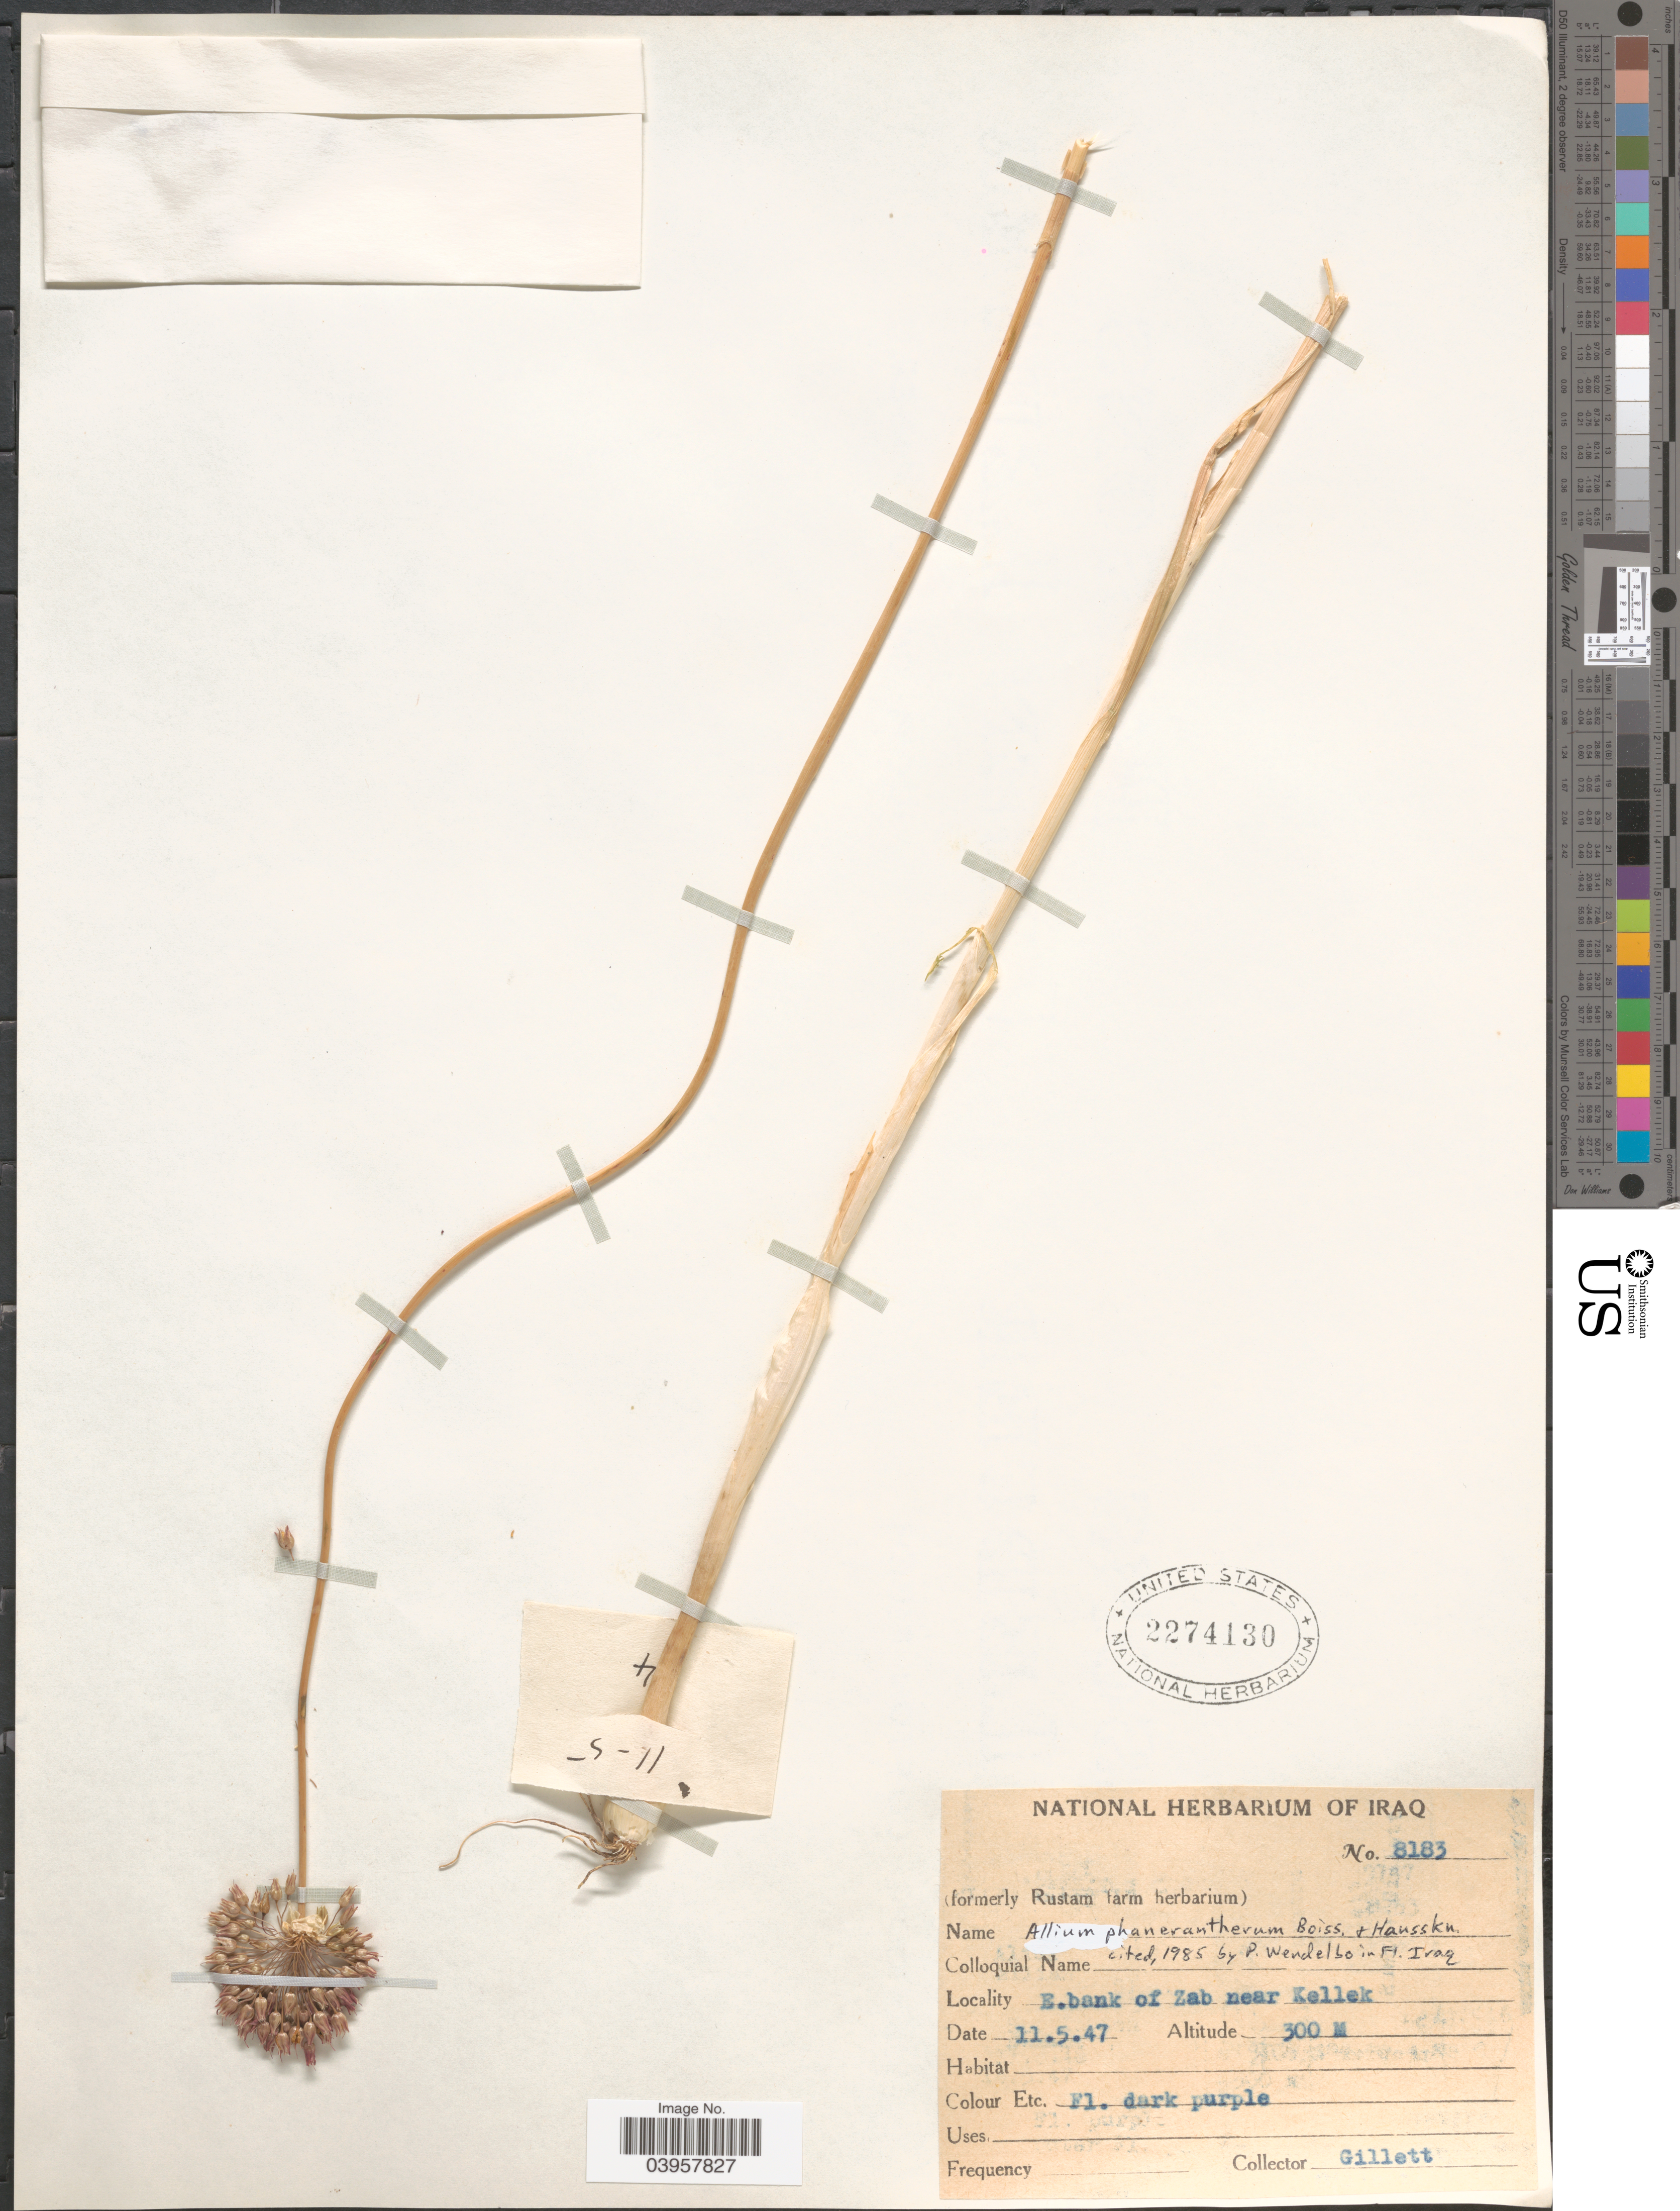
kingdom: Plantae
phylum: Tracheophyta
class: Liliopsida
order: Asparagales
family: Amaryllidaceae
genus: Allium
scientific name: Allium phanerantherum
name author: Boiss. & Hausskn.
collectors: Gillett, --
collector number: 8183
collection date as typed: Transcribed d/m/y: 11/5/47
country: Iraq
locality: E. bank of Zab near Kellek.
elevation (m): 300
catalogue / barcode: US 2274130